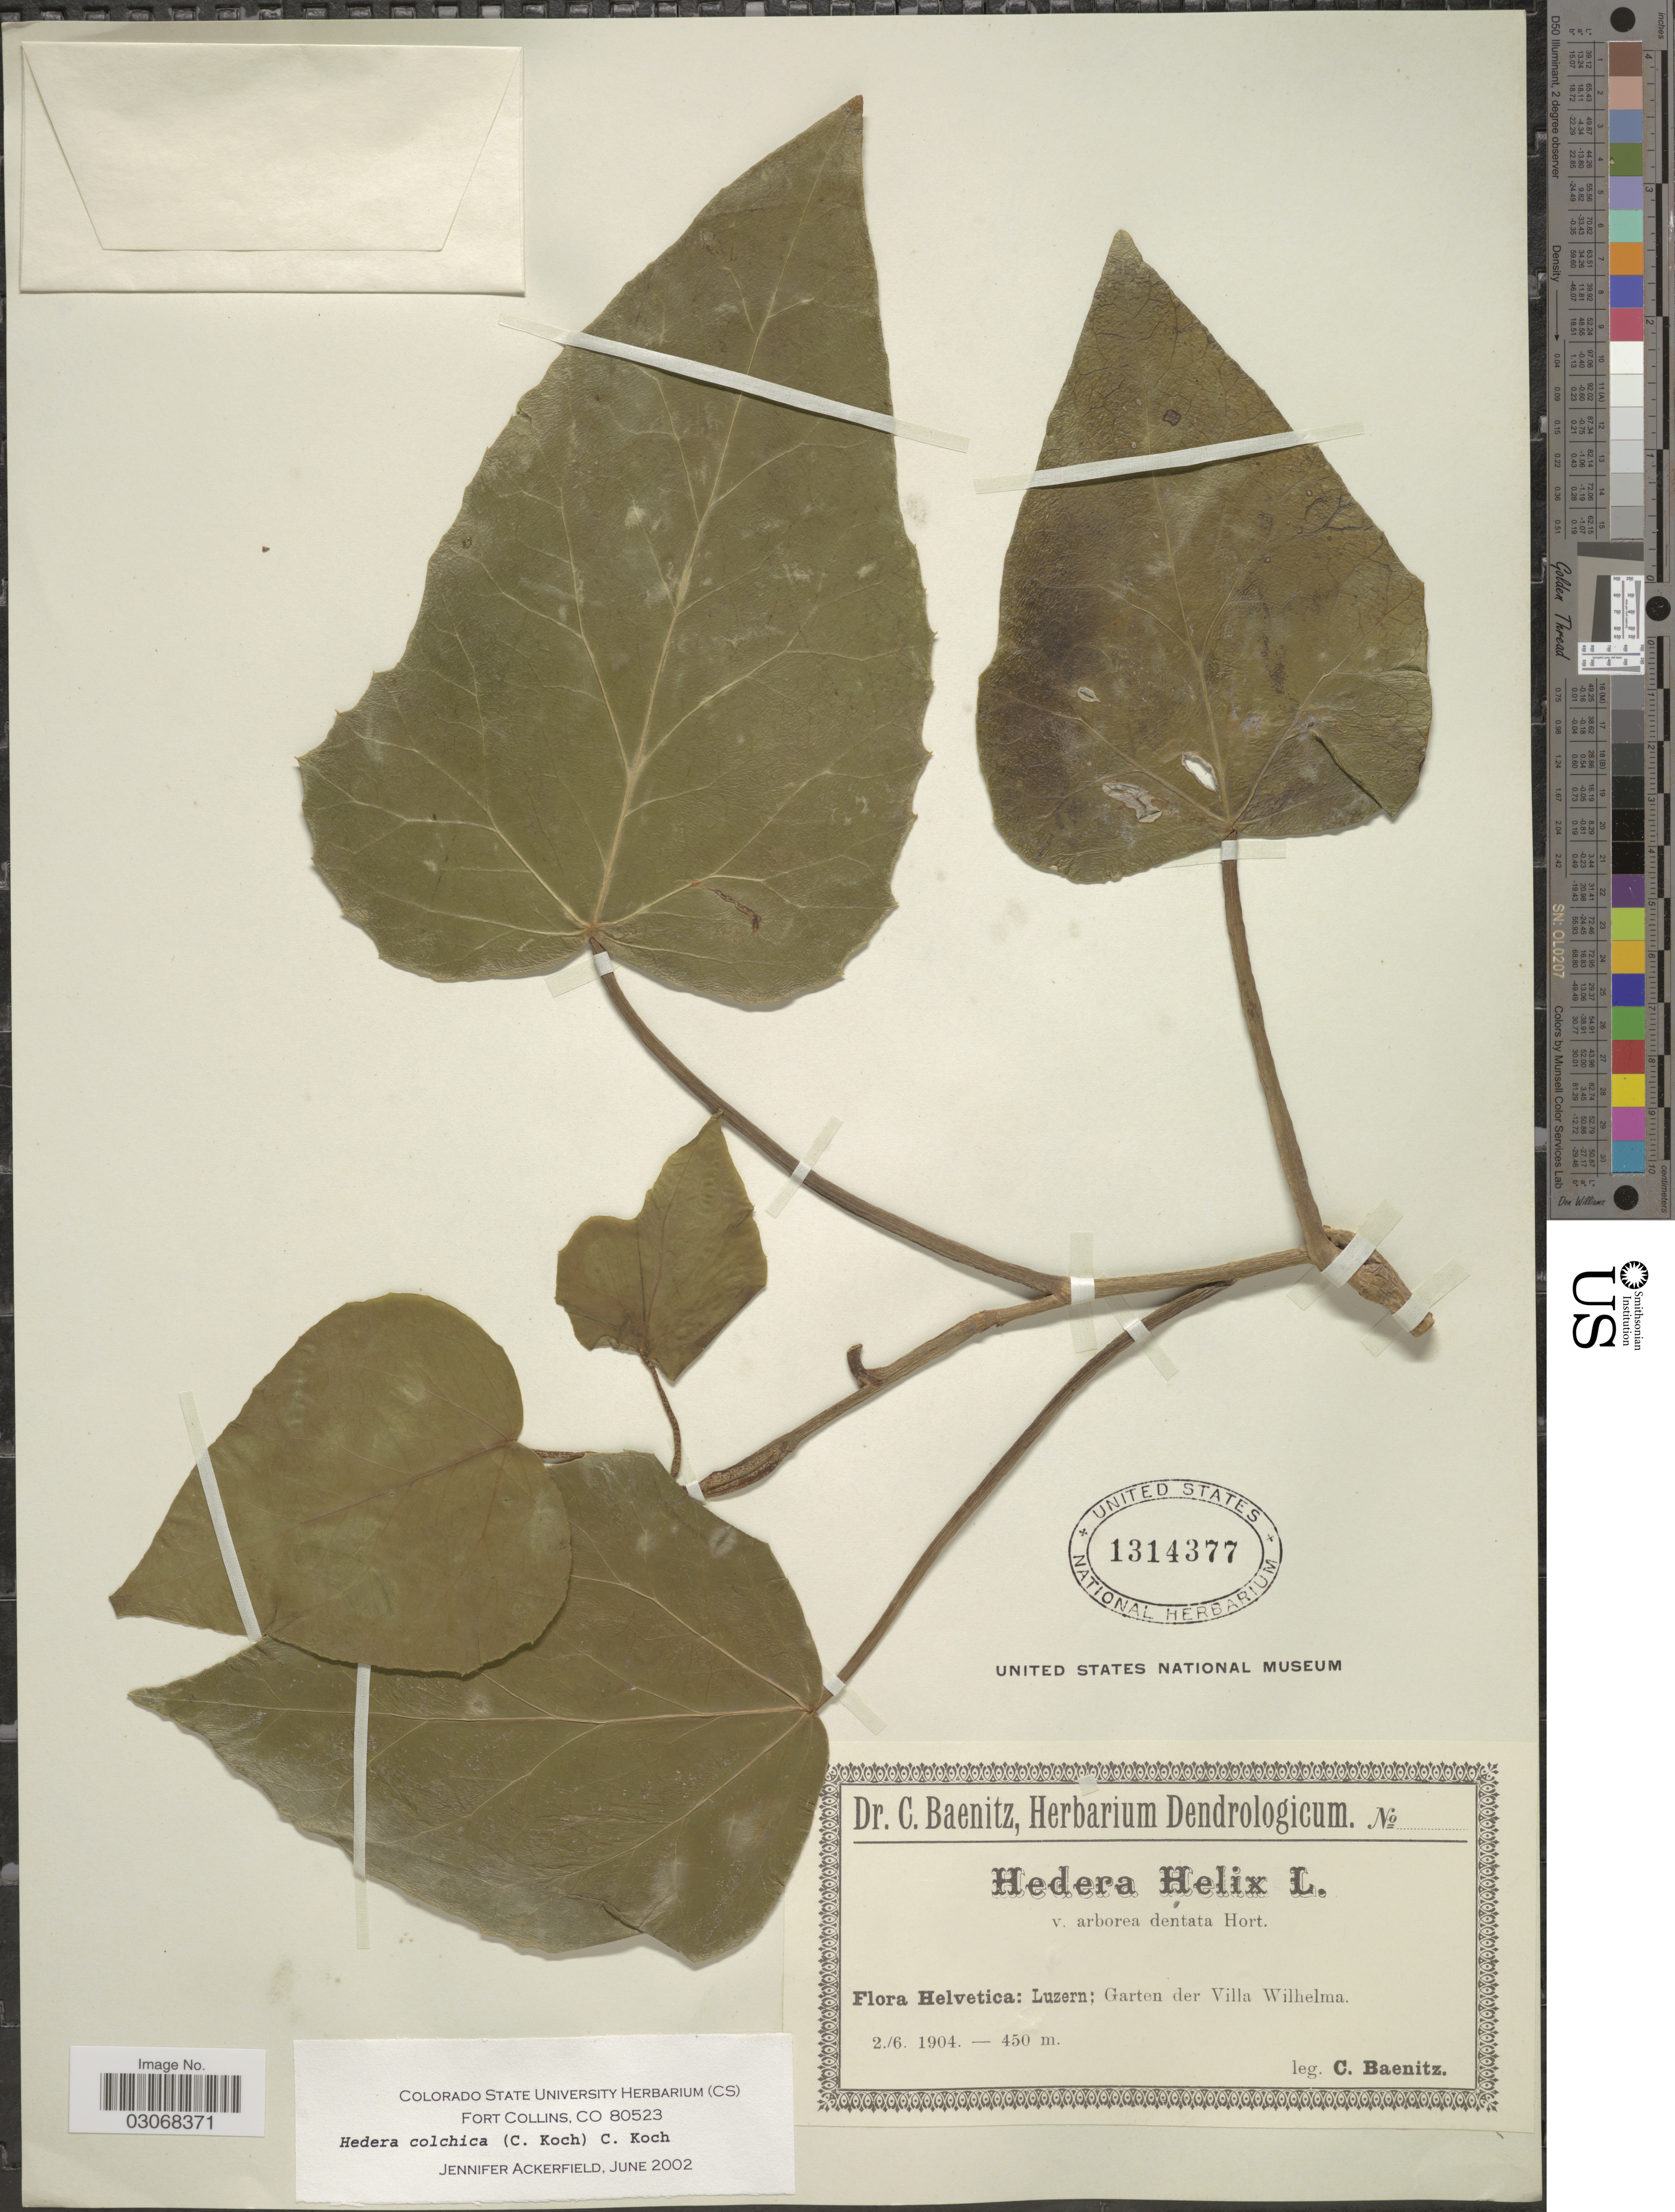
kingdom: Plantae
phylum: Tracheophyta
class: Magnoliopsida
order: Apiales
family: Araliaceae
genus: Hedera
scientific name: Hedera colchica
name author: (K. Koch) K. Koch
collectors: C. G. Baenitz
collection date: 1904-06-02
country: Switzerland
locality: Helvetica: Luzern; Garten der Villa Wilhelma.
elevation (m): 450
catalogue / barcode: US 1314377